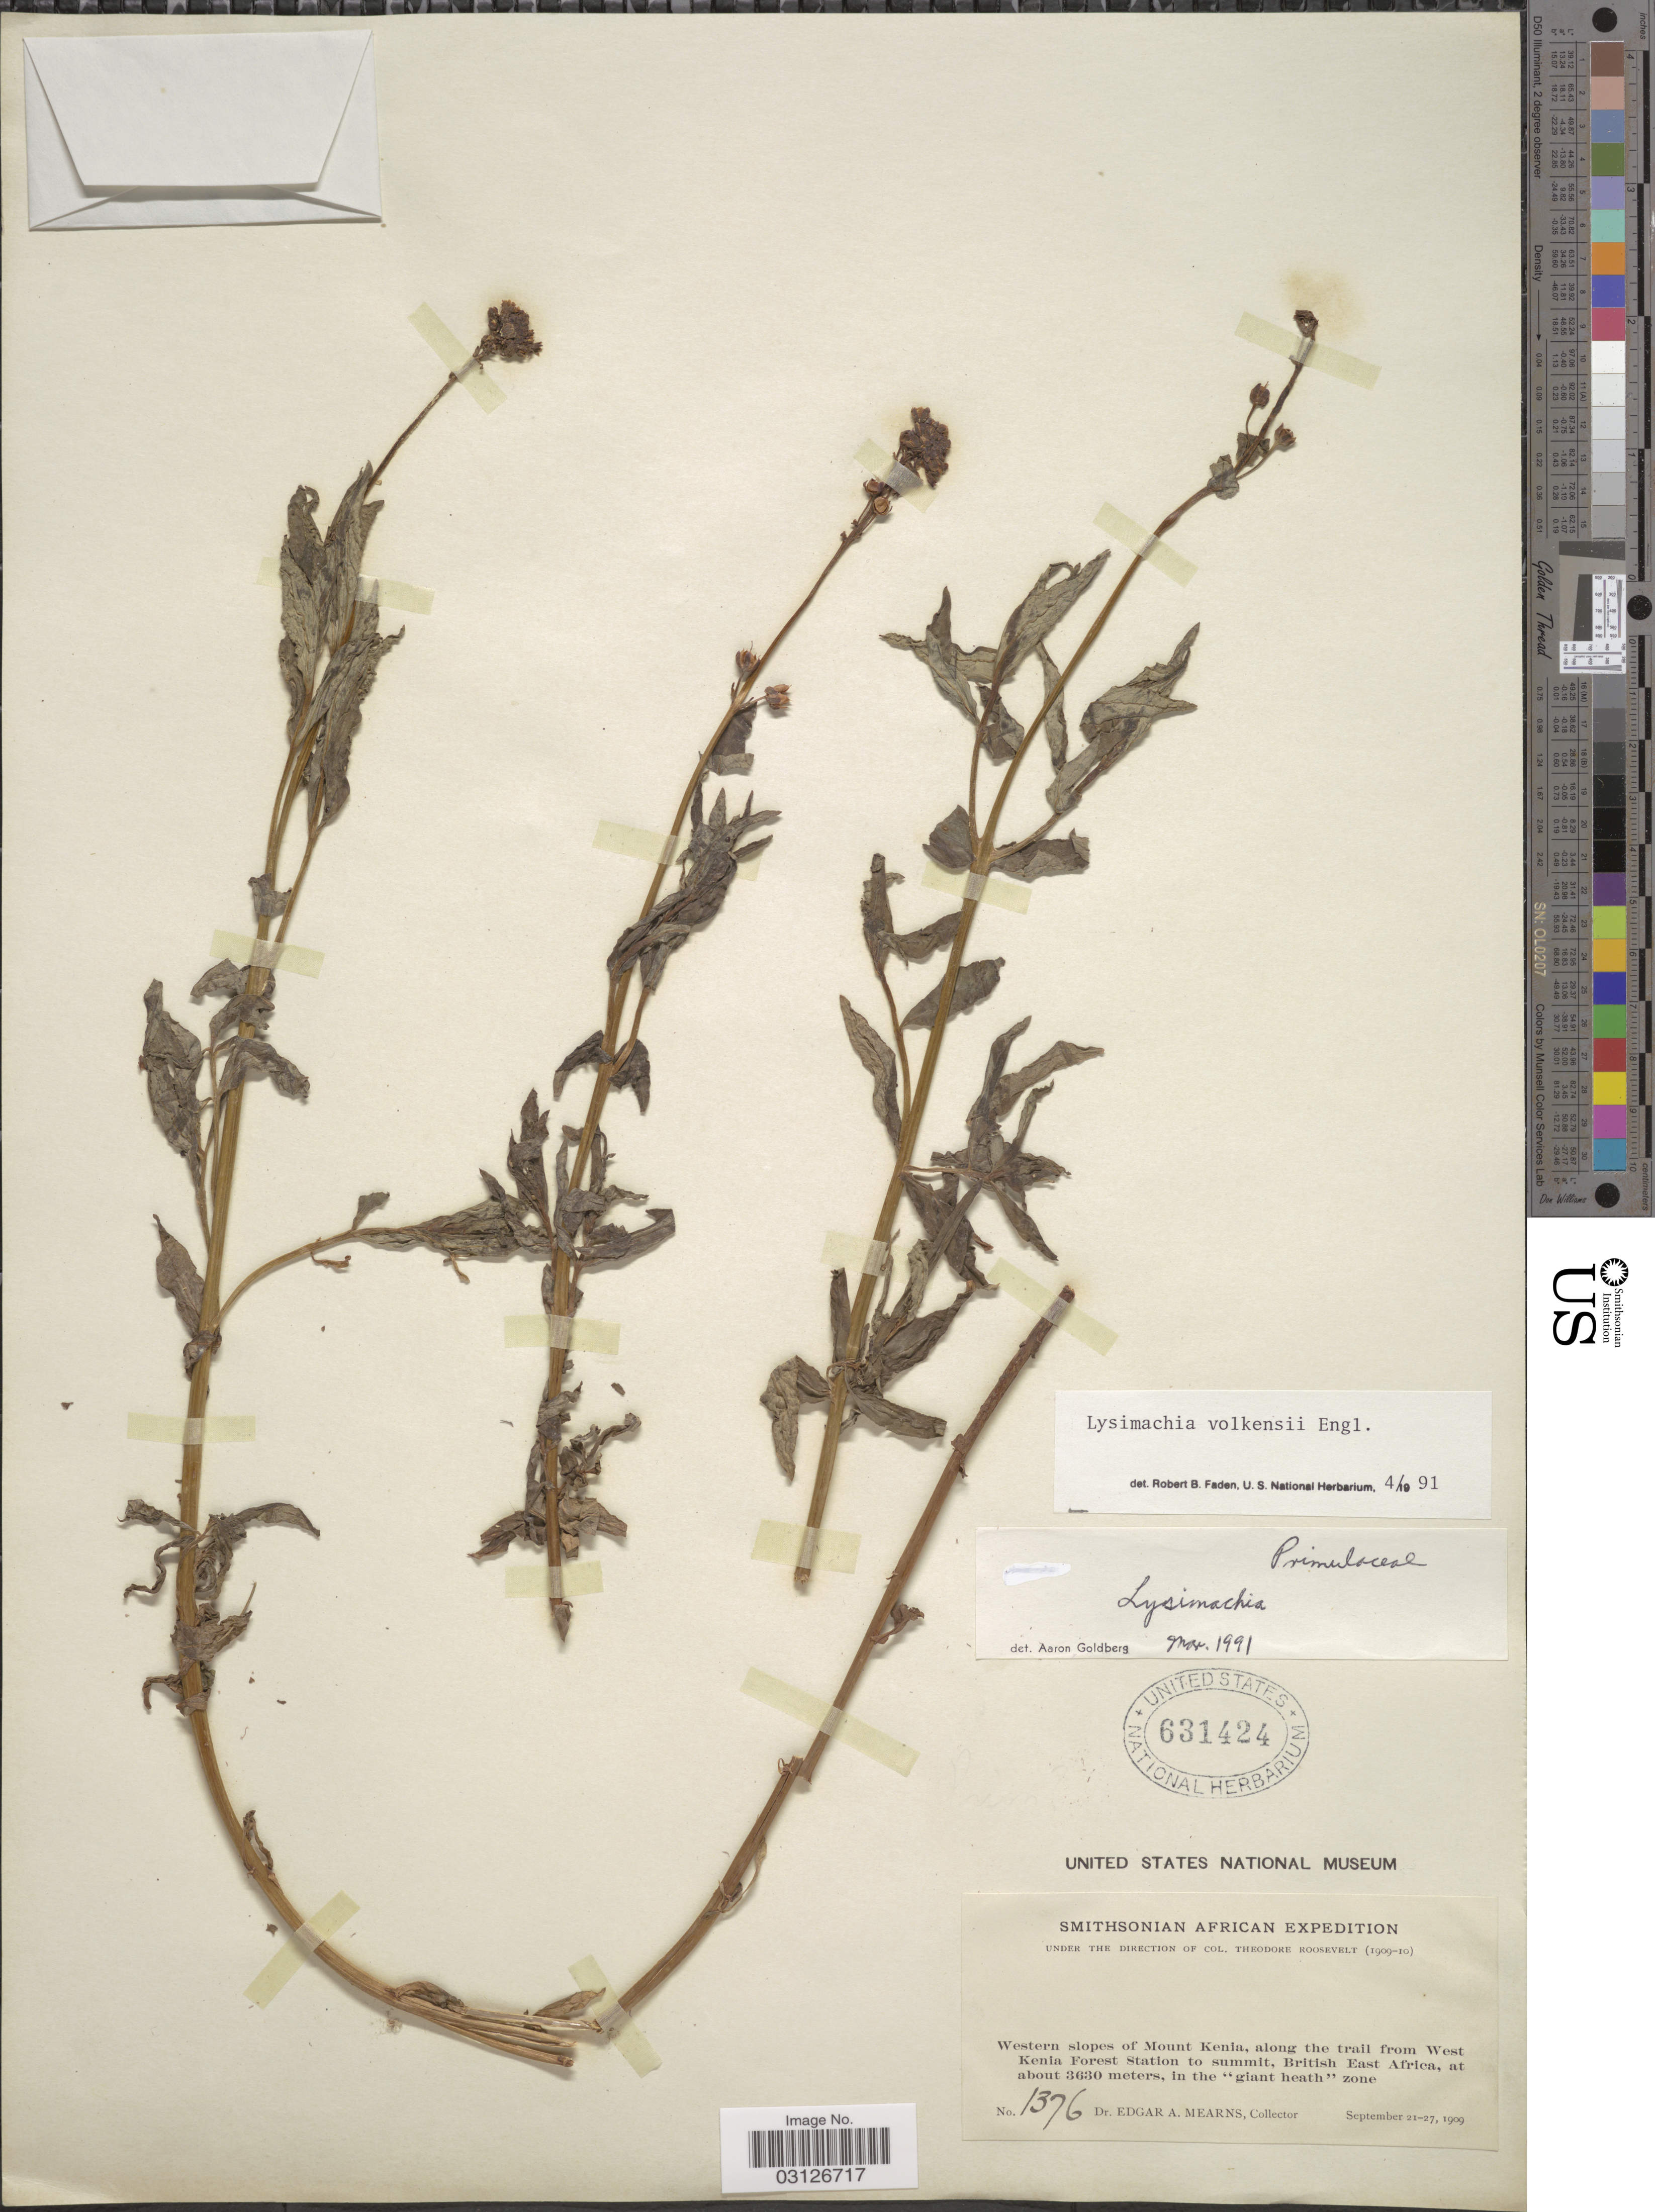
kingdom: Plantae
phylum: Tracheophyta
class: Magnoliopsida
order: Ericales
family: Primulaceae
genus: Lysimachia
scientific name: Lysimachia volkensii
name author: Engl.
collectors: E. A. Mearns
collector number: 1376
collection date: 1909-09-21/1909-09-27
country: Kenya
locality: Western slopes of Mount Kenia, along the trail from West Kenia Forest Station to summit, British East Africa.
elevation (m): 3630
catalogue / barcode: US 631424